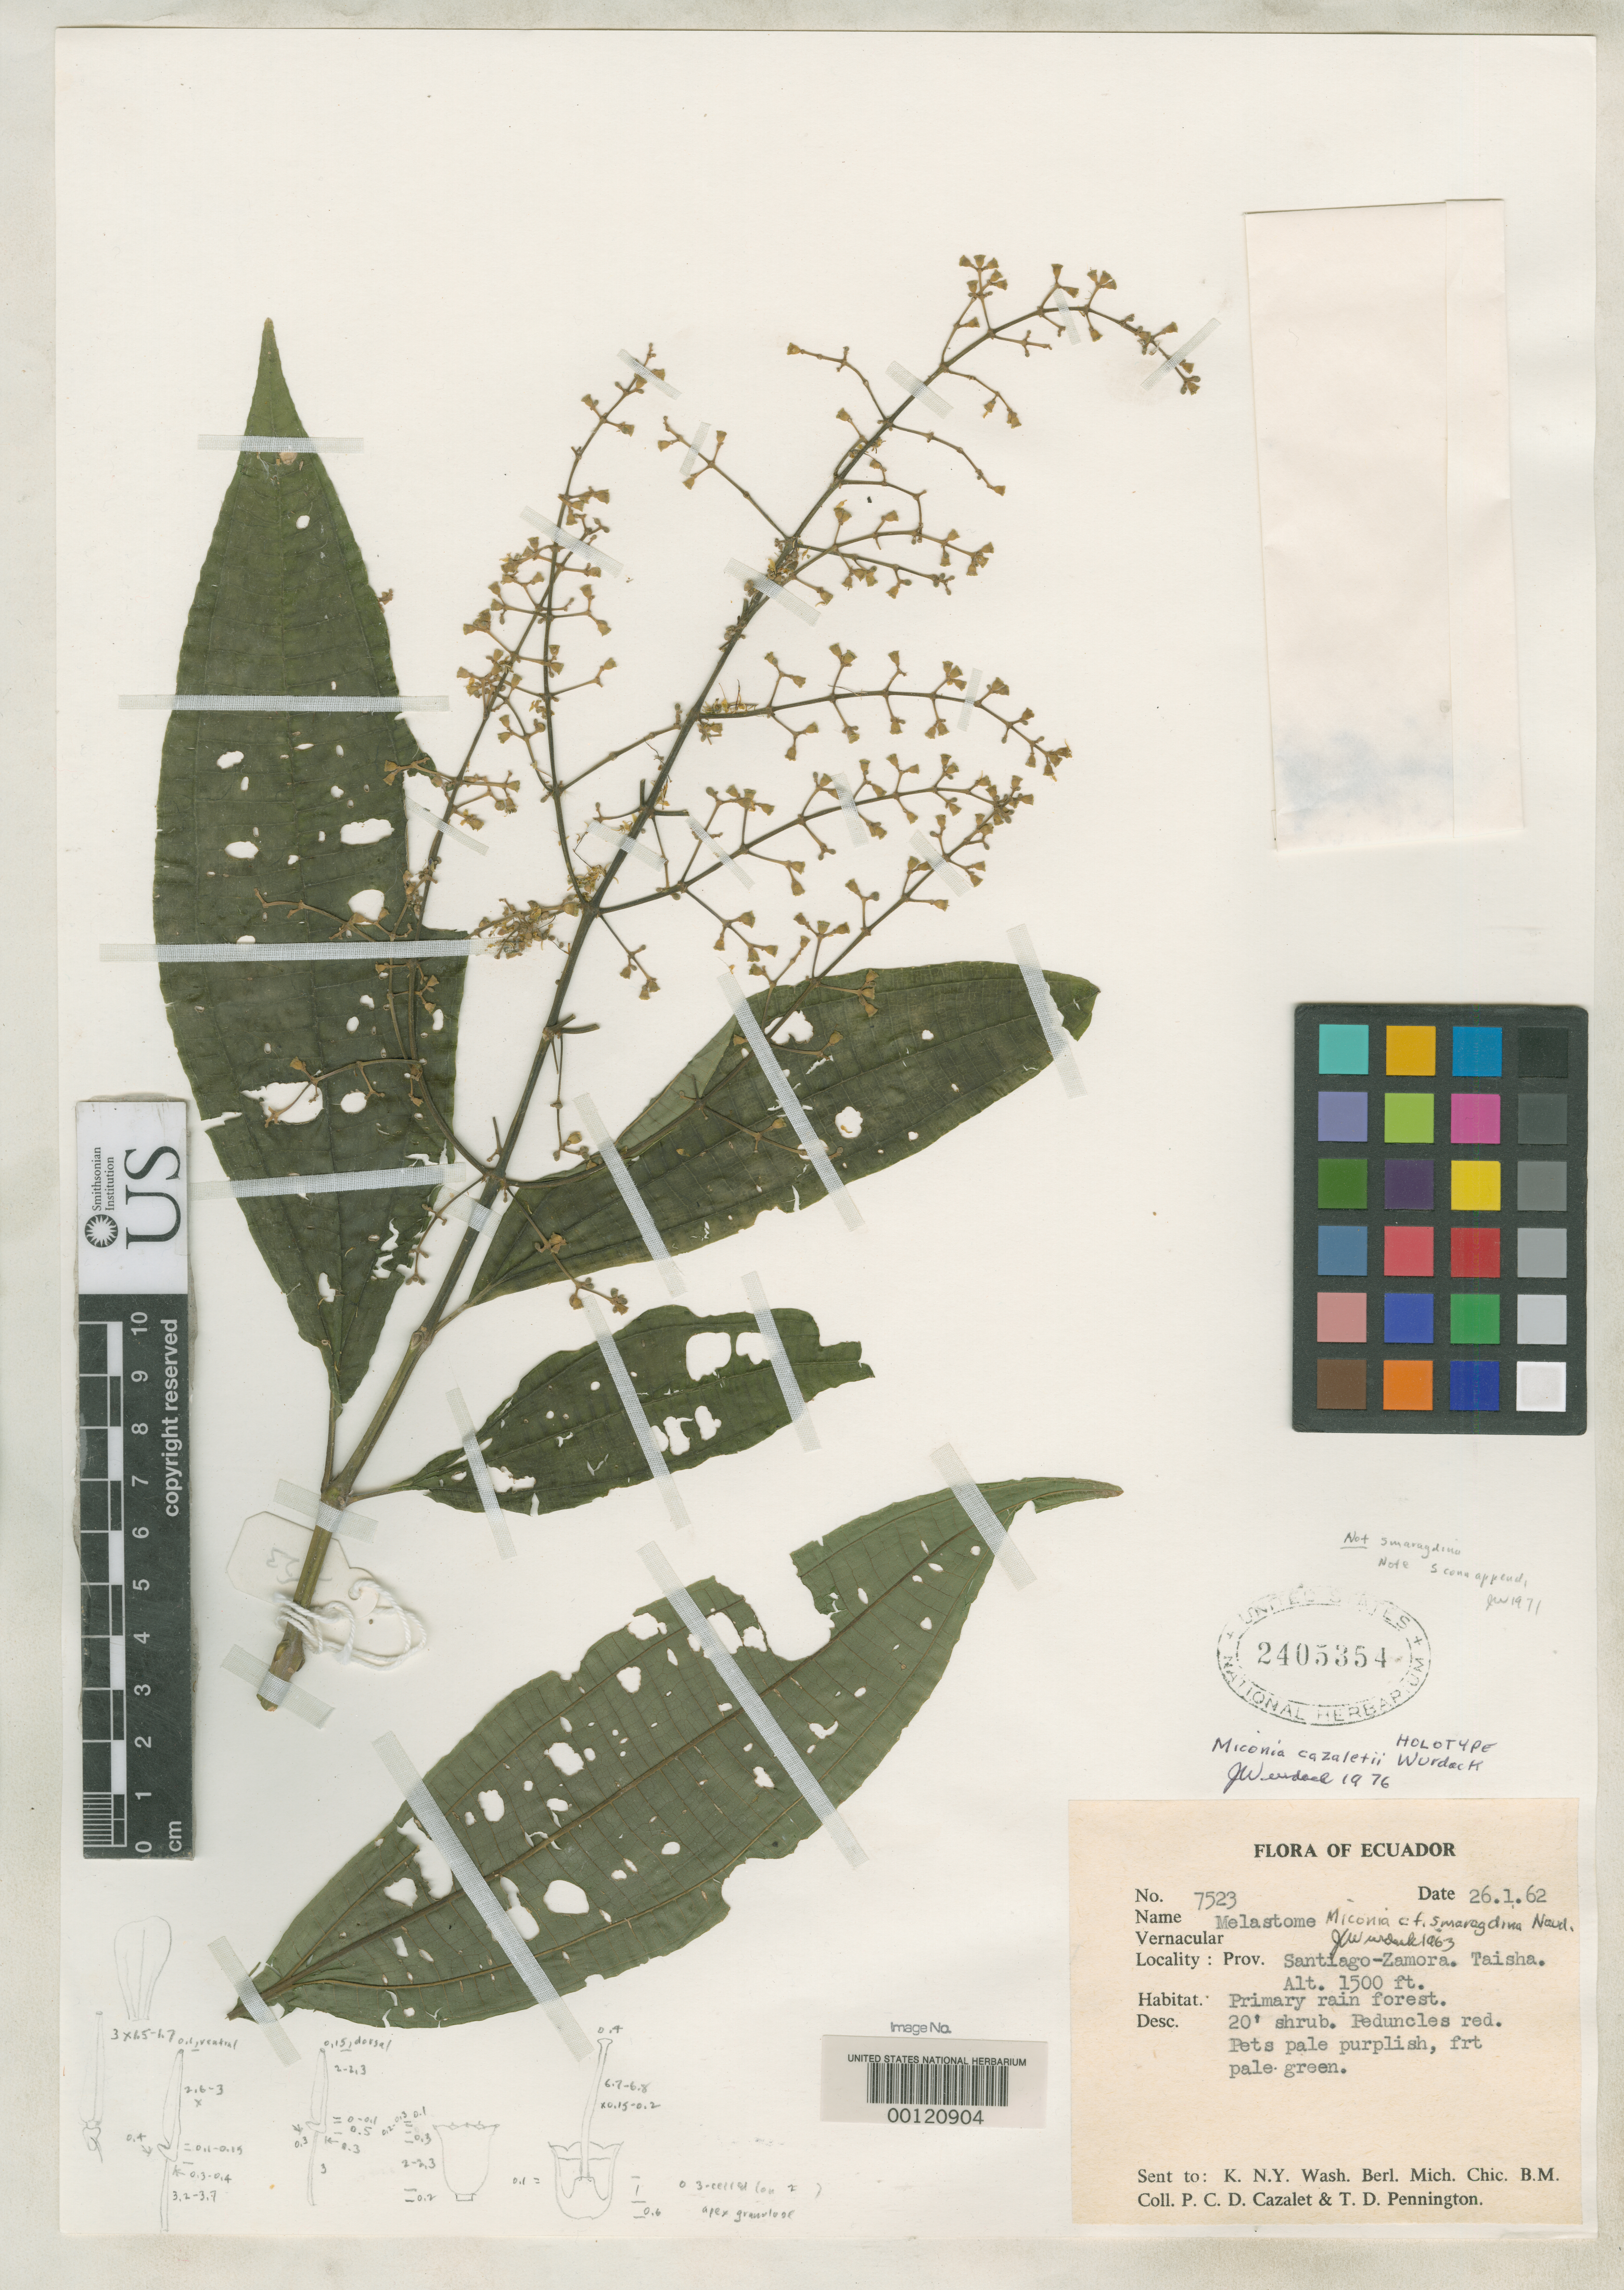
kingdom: Plantae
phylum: Tracheophyta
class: Magnoliopsida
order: Myrtales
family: Melastomataceae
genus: Miconia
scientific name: Miconia cazaletii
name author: Wurdack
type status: Holotype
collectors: P. C. D. Cazalet & T. D. Pennington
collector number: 7523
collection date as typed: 26 Jan 1962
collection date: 1962-01-26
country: Ecuador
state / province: Morona-Santiago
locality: Taisha.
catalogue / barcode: US 2405354